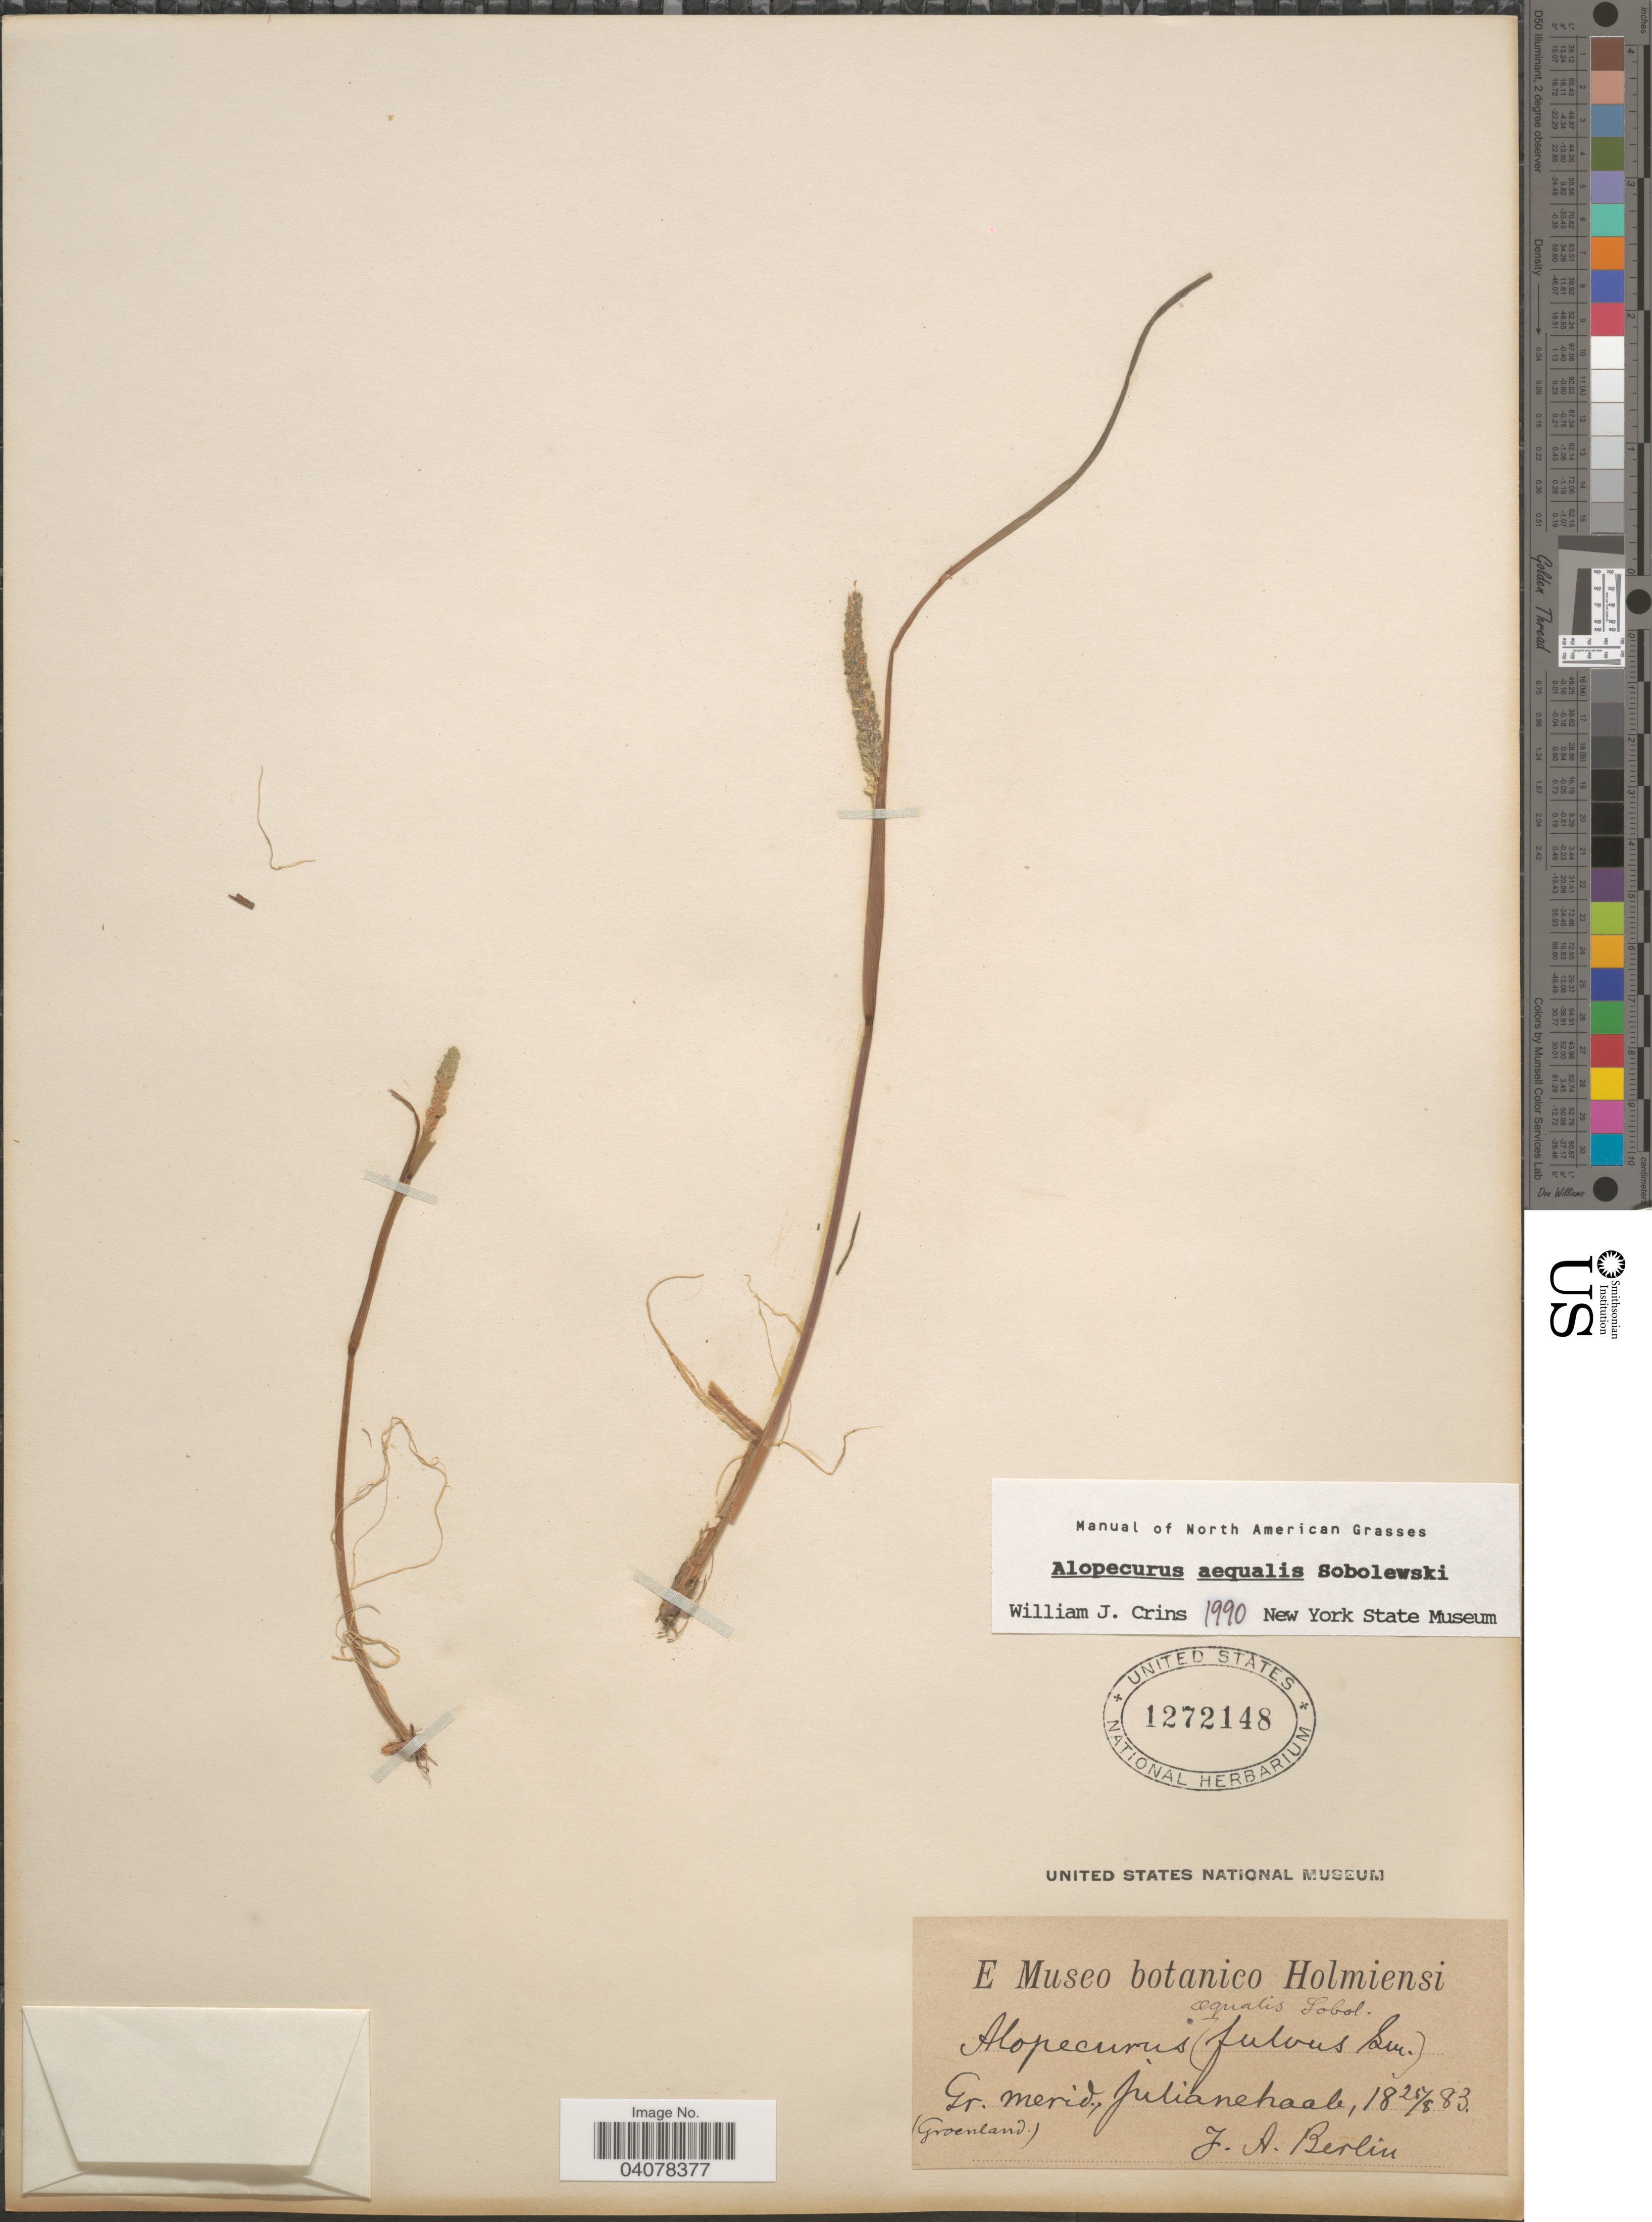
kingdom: Plantae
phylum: Tracheophyta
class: Liliopsida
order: Poales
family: Poaceae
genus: Alopecurus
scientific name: Alopecurus aequalis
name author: Sobol.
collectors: J. Berlin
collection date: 1883-08-25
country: Greenland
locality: Gr. merid., Julianehaab, (Groenland.).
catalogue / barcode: US 1272148